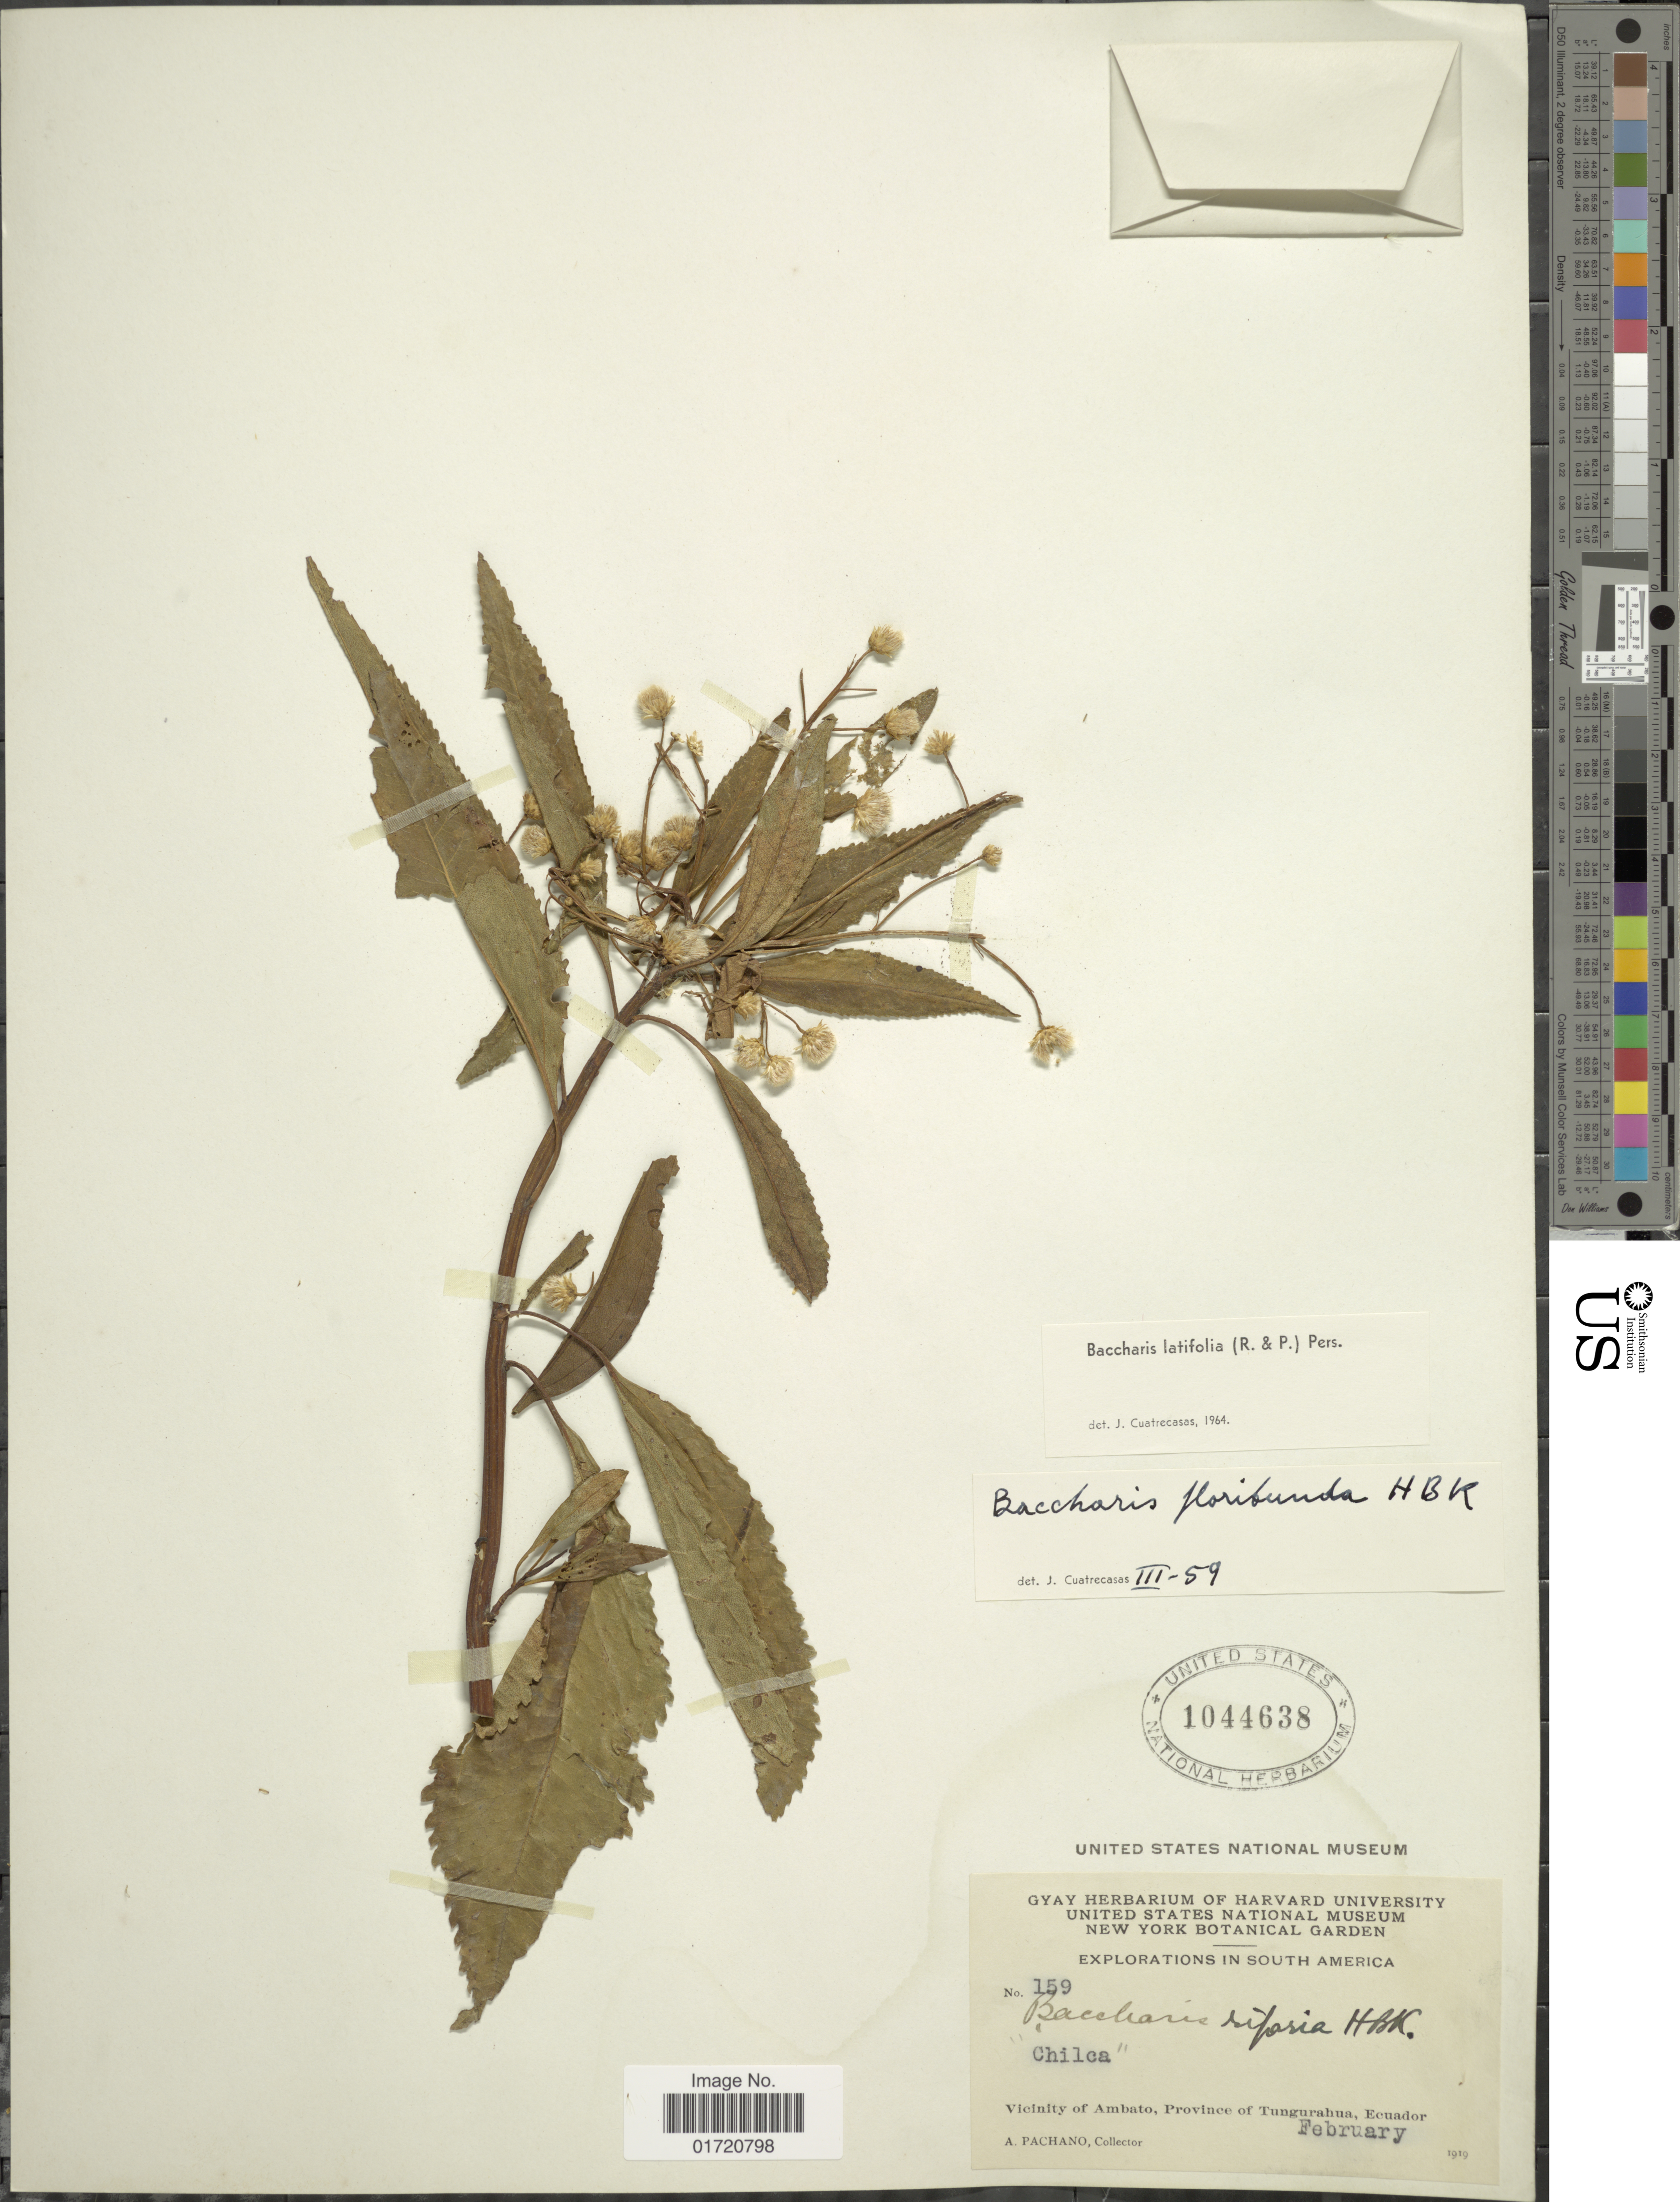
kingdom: Plantae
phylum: Tracheophyta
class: Magnoliopsida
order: Asterales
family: Asteraceae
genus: Baccharis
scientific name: Baccharis latifolia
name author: (Ruiz & Pav.) Pers.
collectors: A. Pachano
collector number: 159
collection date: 1919-02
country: Ecuador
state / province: Tungurahua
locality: South America, Vicinity of Ambato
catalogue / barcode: US 1044638